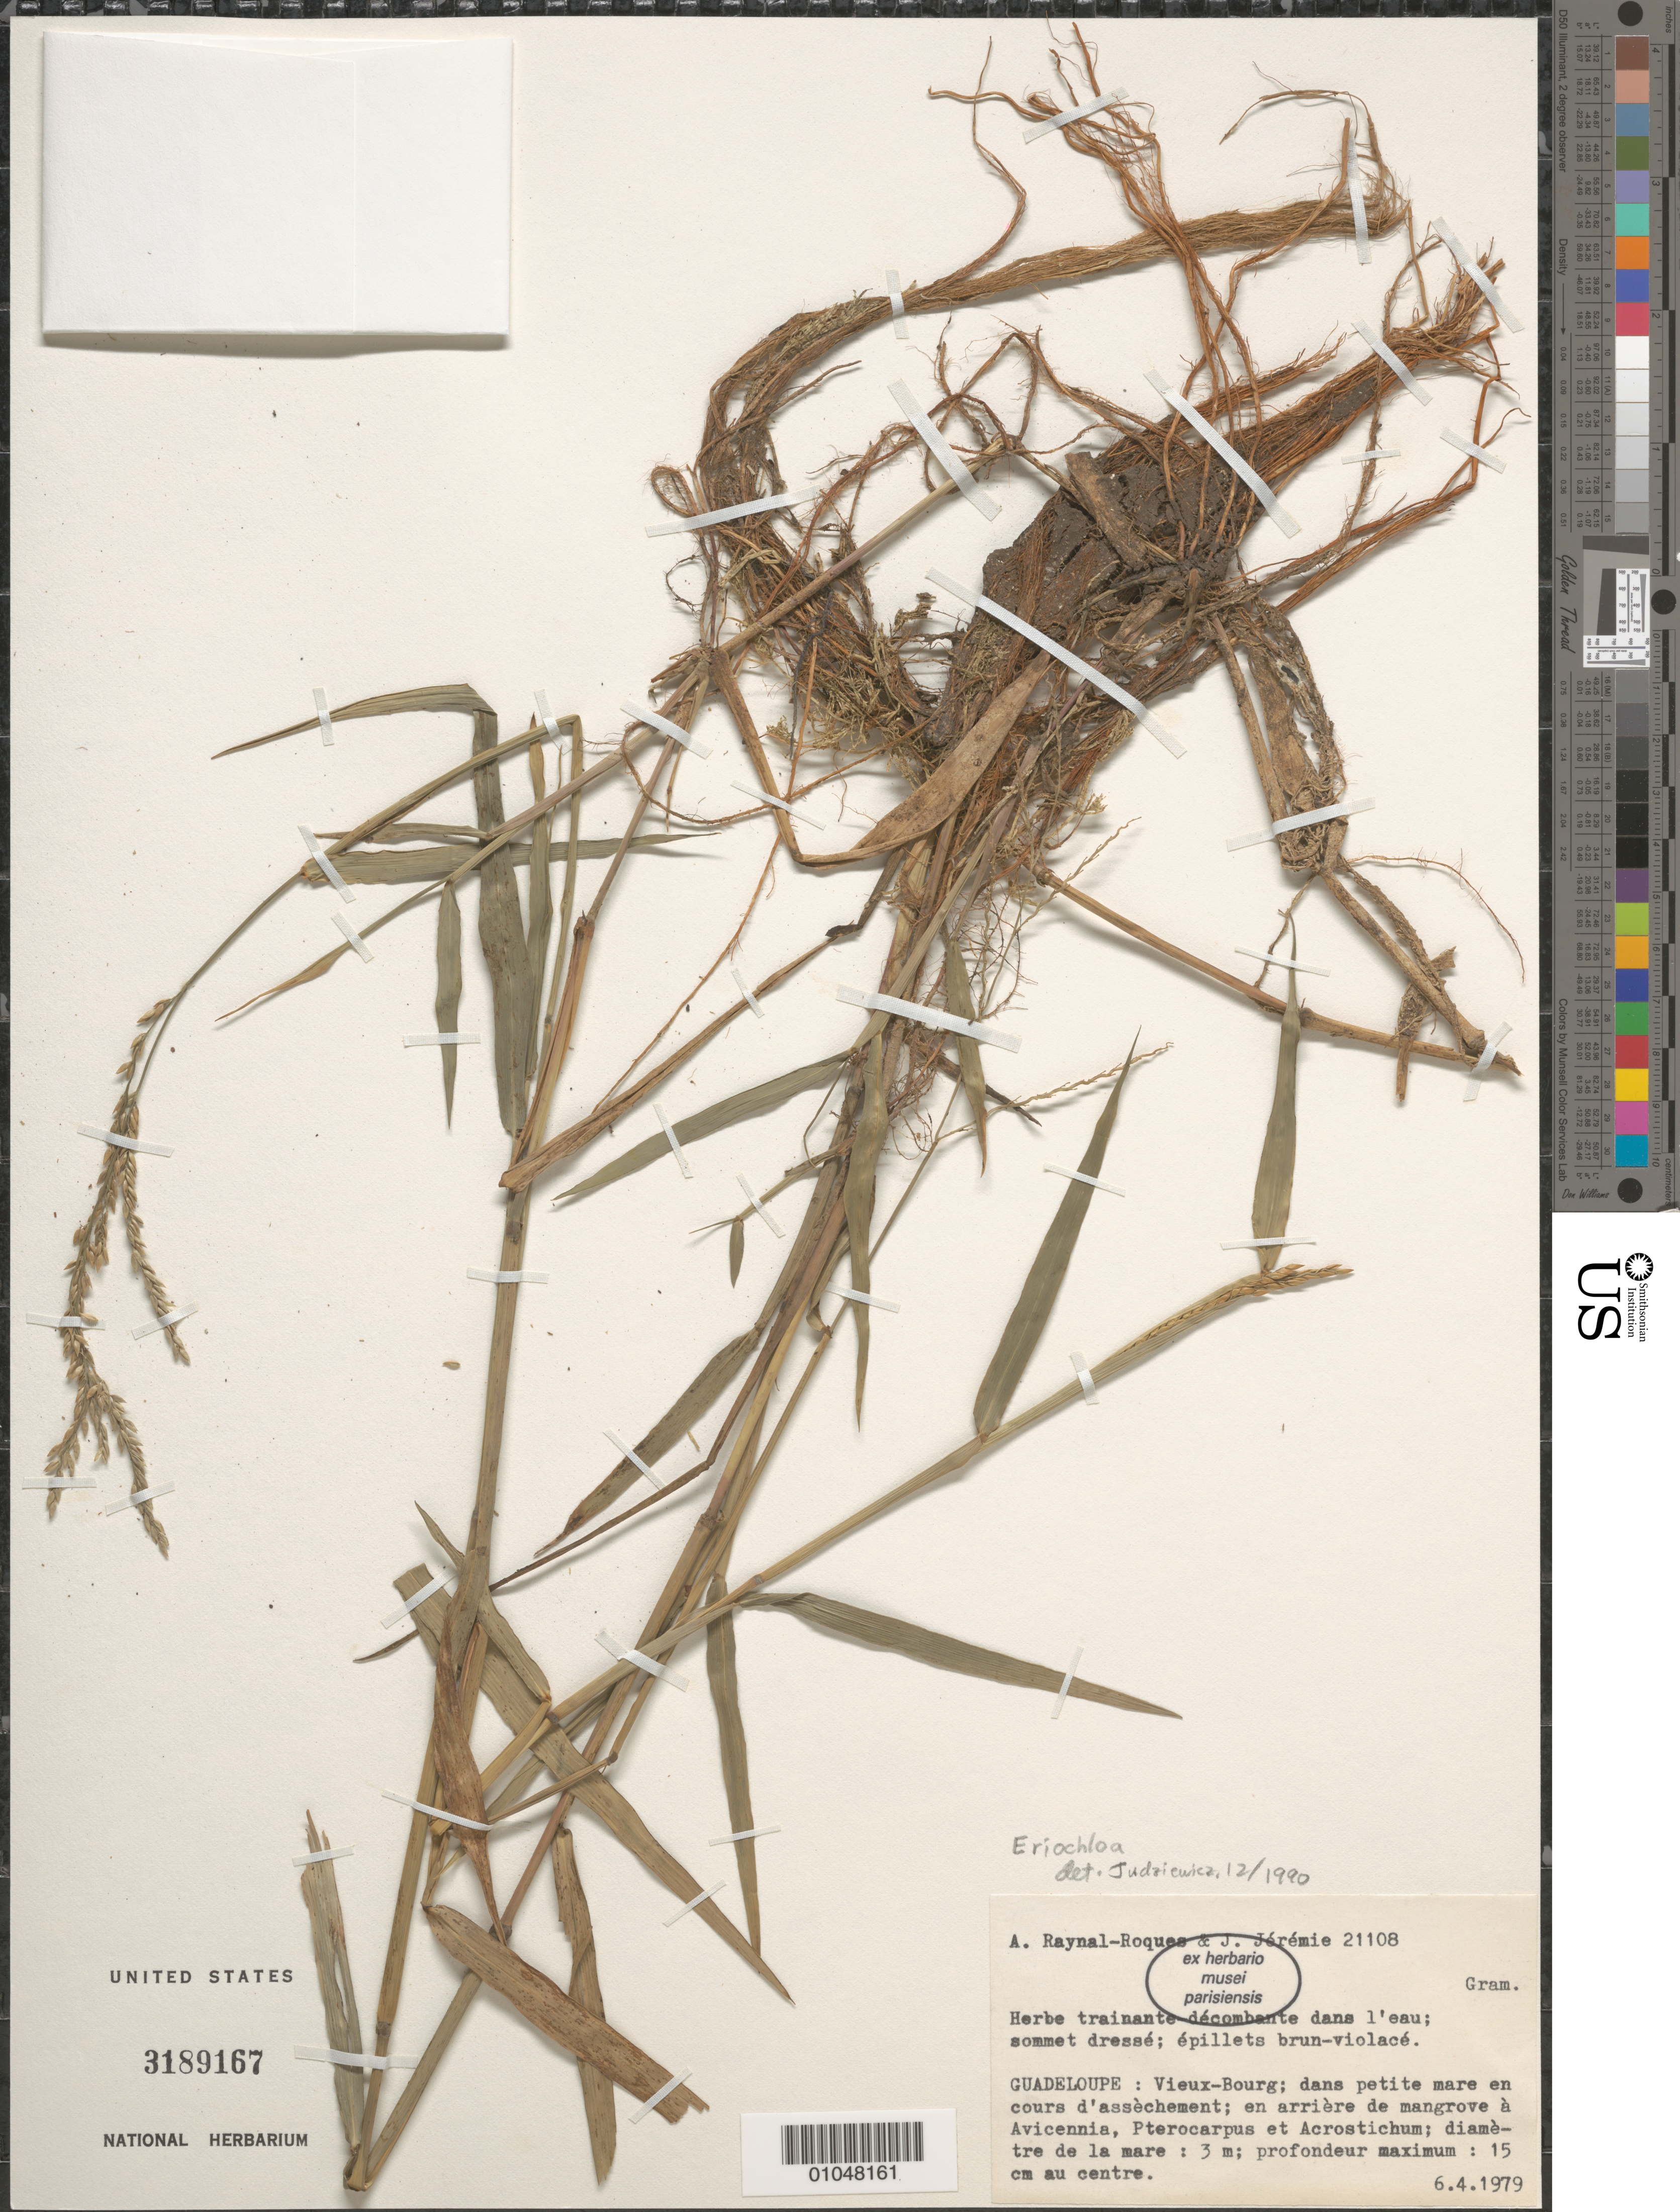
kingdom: Plantae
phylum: Tracheophyta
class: Liliopsida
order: Poales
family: Poaceae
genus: Eriochloa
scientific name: Eriochloa sp.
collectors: J. Raynal & J. Jérémie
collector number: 21108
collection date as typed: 06 Apr 1979 or 04 Jun 1979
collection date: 1979-04-06 or 1979-06-04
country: Guadeloupe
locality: Viuex-Bourg, mangrove a Avicennia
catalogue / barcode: US 3189167